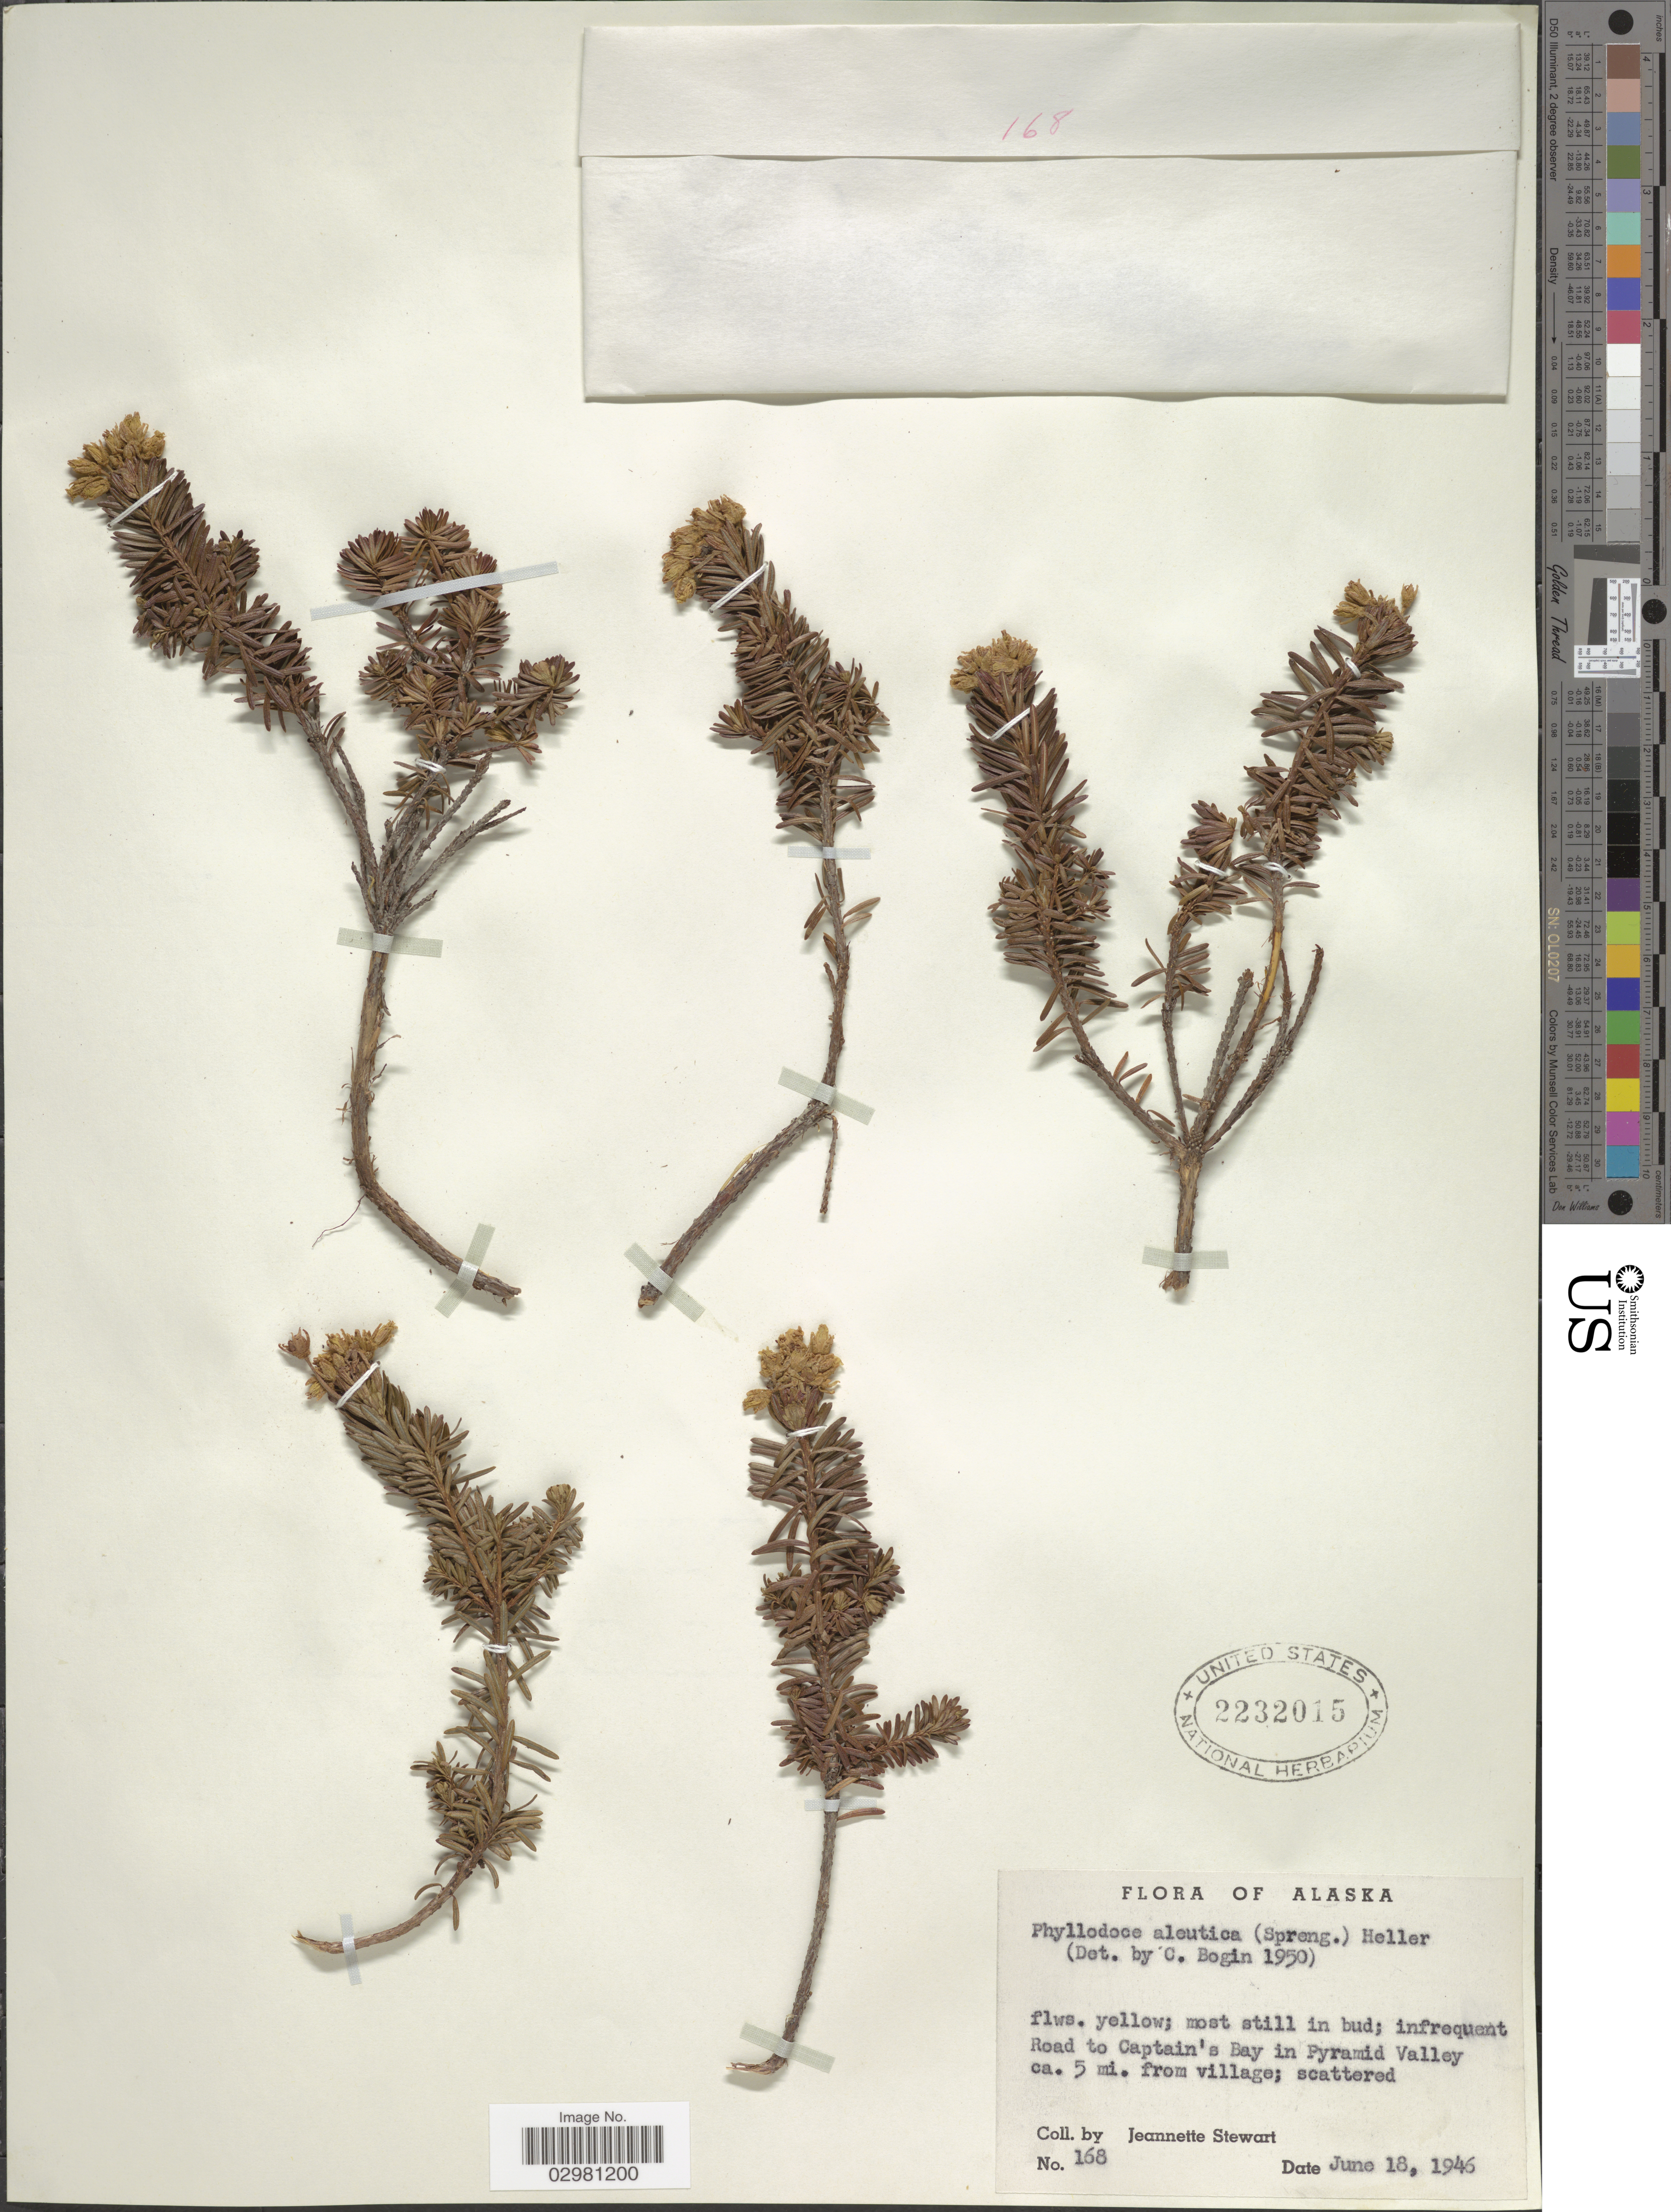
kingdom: Plantae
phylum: Tracheophyta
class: Magnoliopsida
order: Ericales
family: Ericaceae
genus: Phyllodoce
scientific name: Phyllodoce aleutica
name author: (Spreng.) A. Heller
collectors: J. Stewart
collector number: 168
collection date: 1946-06-18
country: United States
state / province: Alaska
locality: Road to Captain's Bay in Pyramid Valley ca. 5 mi. from village.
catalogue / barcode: US 2232015